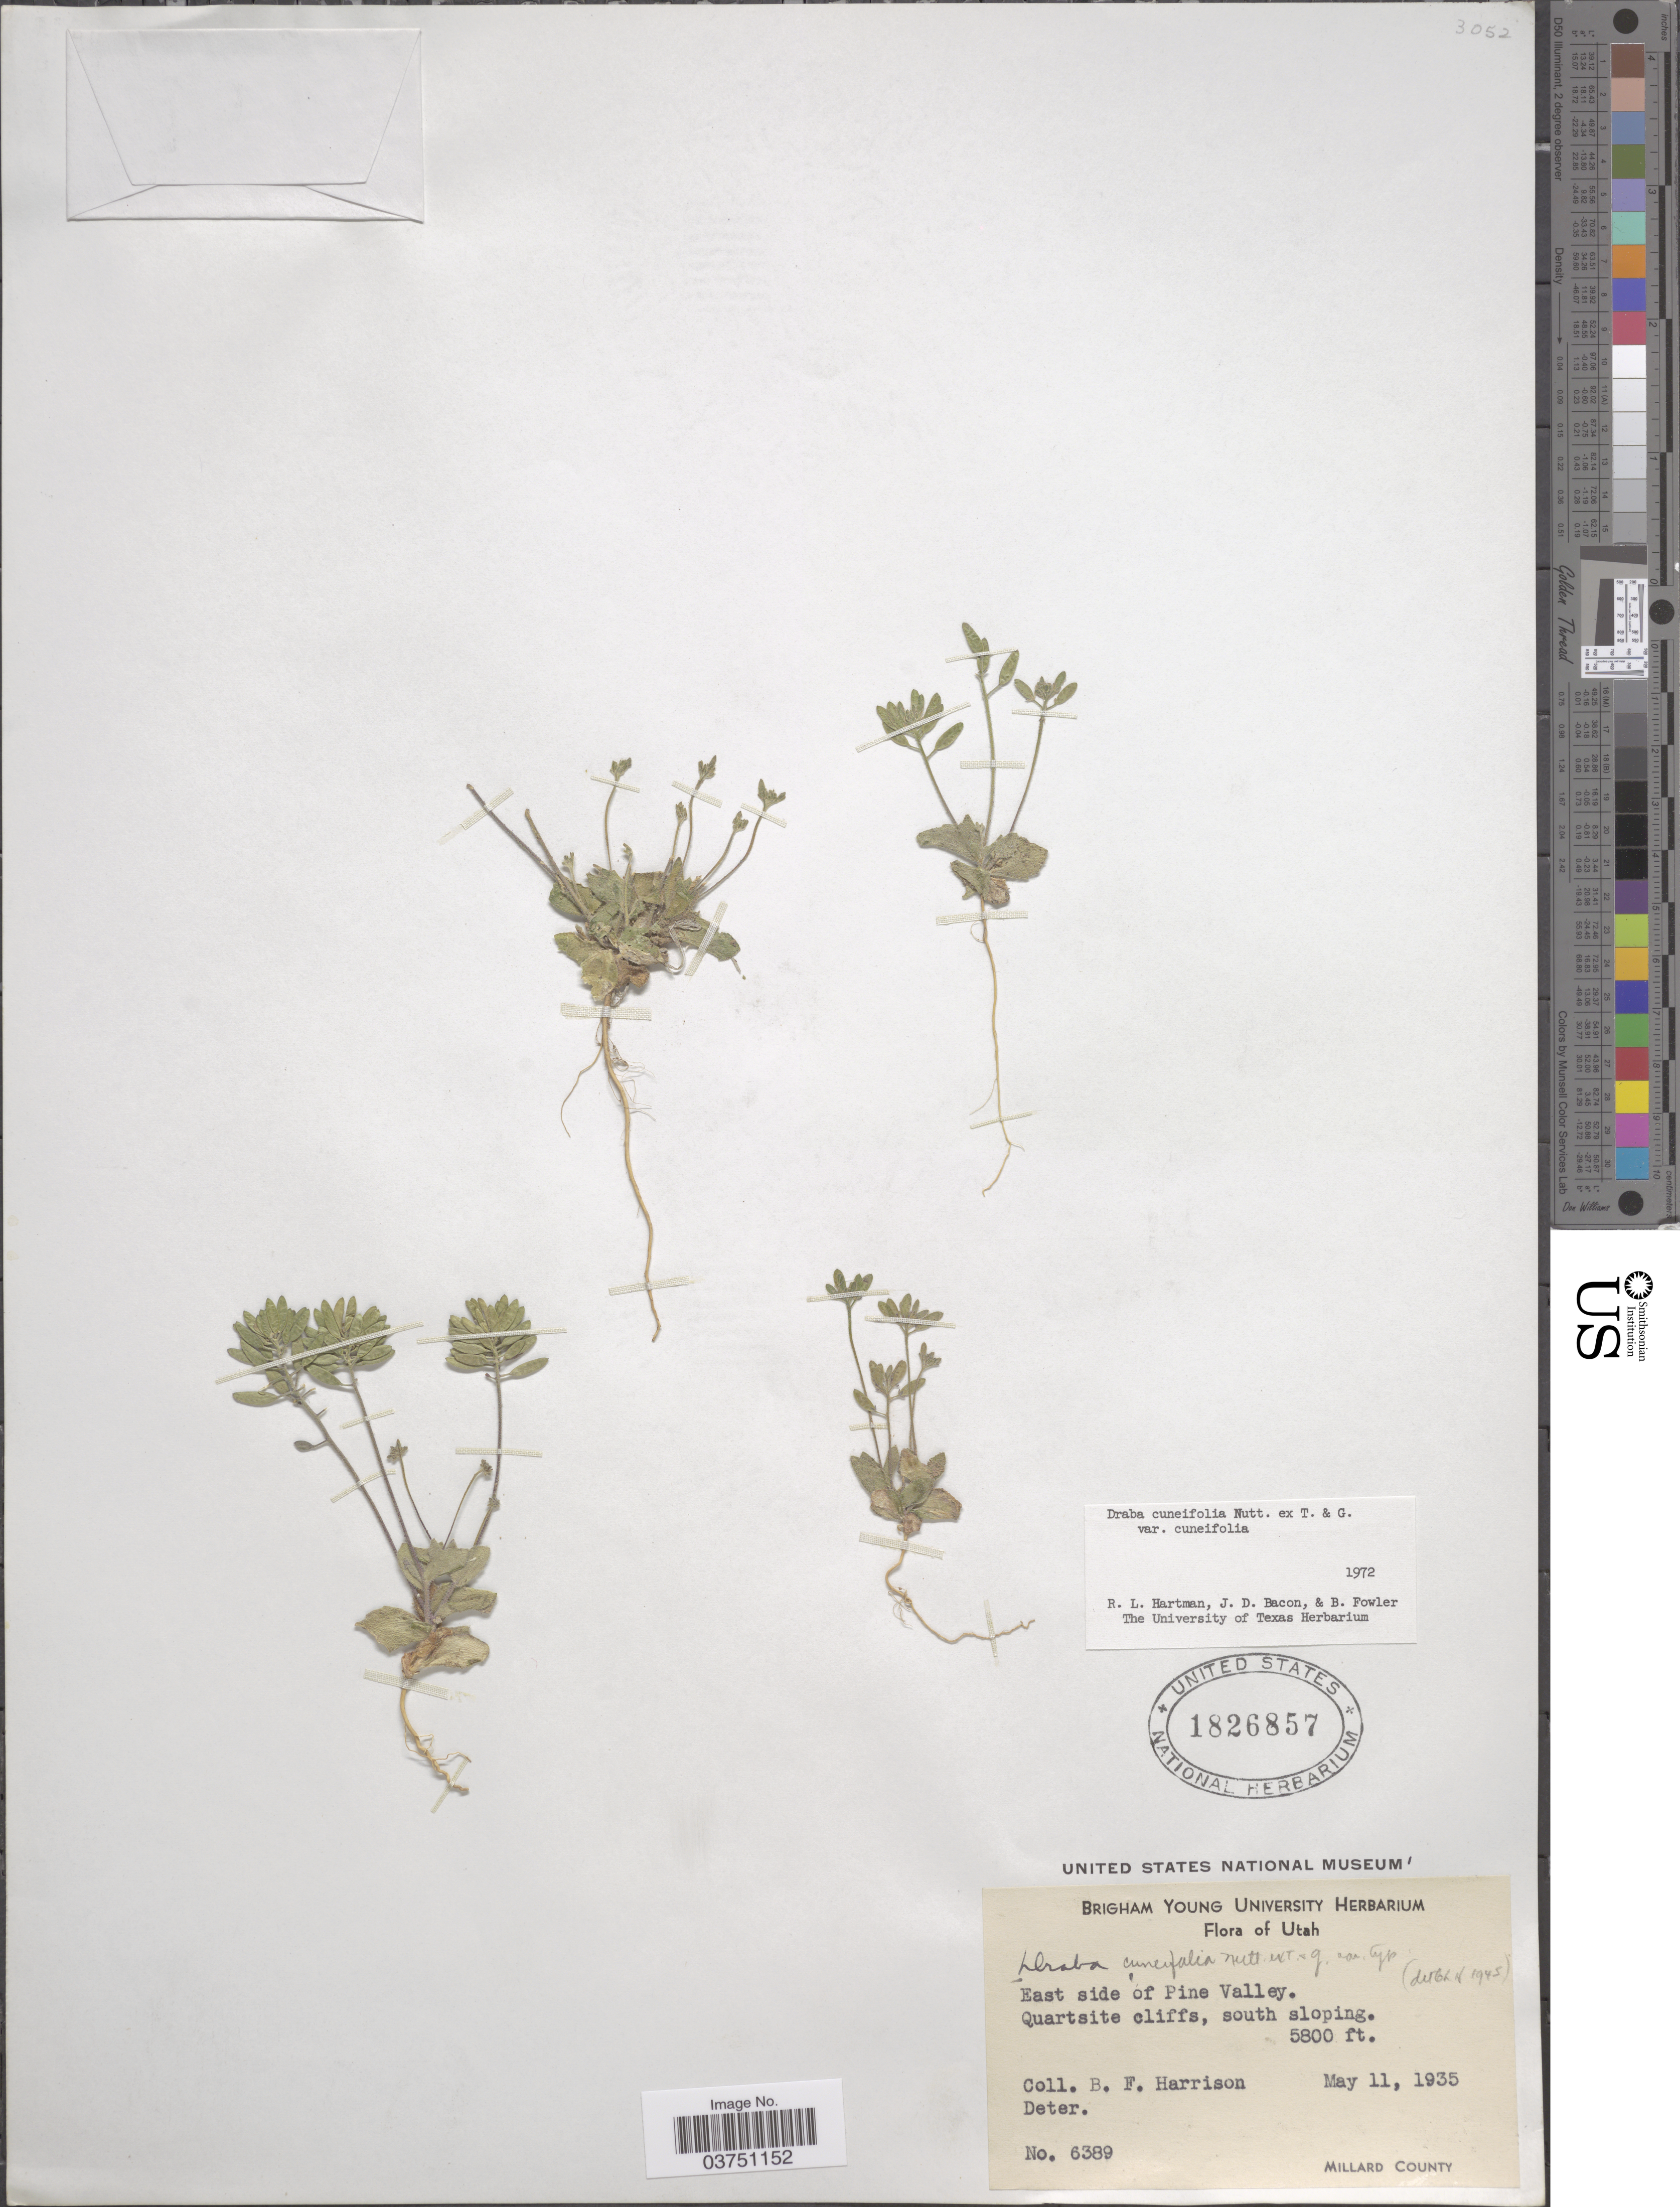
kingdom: Plantae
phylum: Tracheophyta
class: Magnoliopsida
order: Brassicales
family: Brassicaceae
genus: Draba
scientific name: Draba cuneifolia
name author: Nutt.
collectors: B. F. Harrison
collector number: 6389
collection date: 1935-05-11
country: United States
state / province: Utah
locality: East side of Pine Valley. Quartsite cliffs, south sloping. Millard County.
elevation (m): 1768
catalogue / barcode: US 1826857